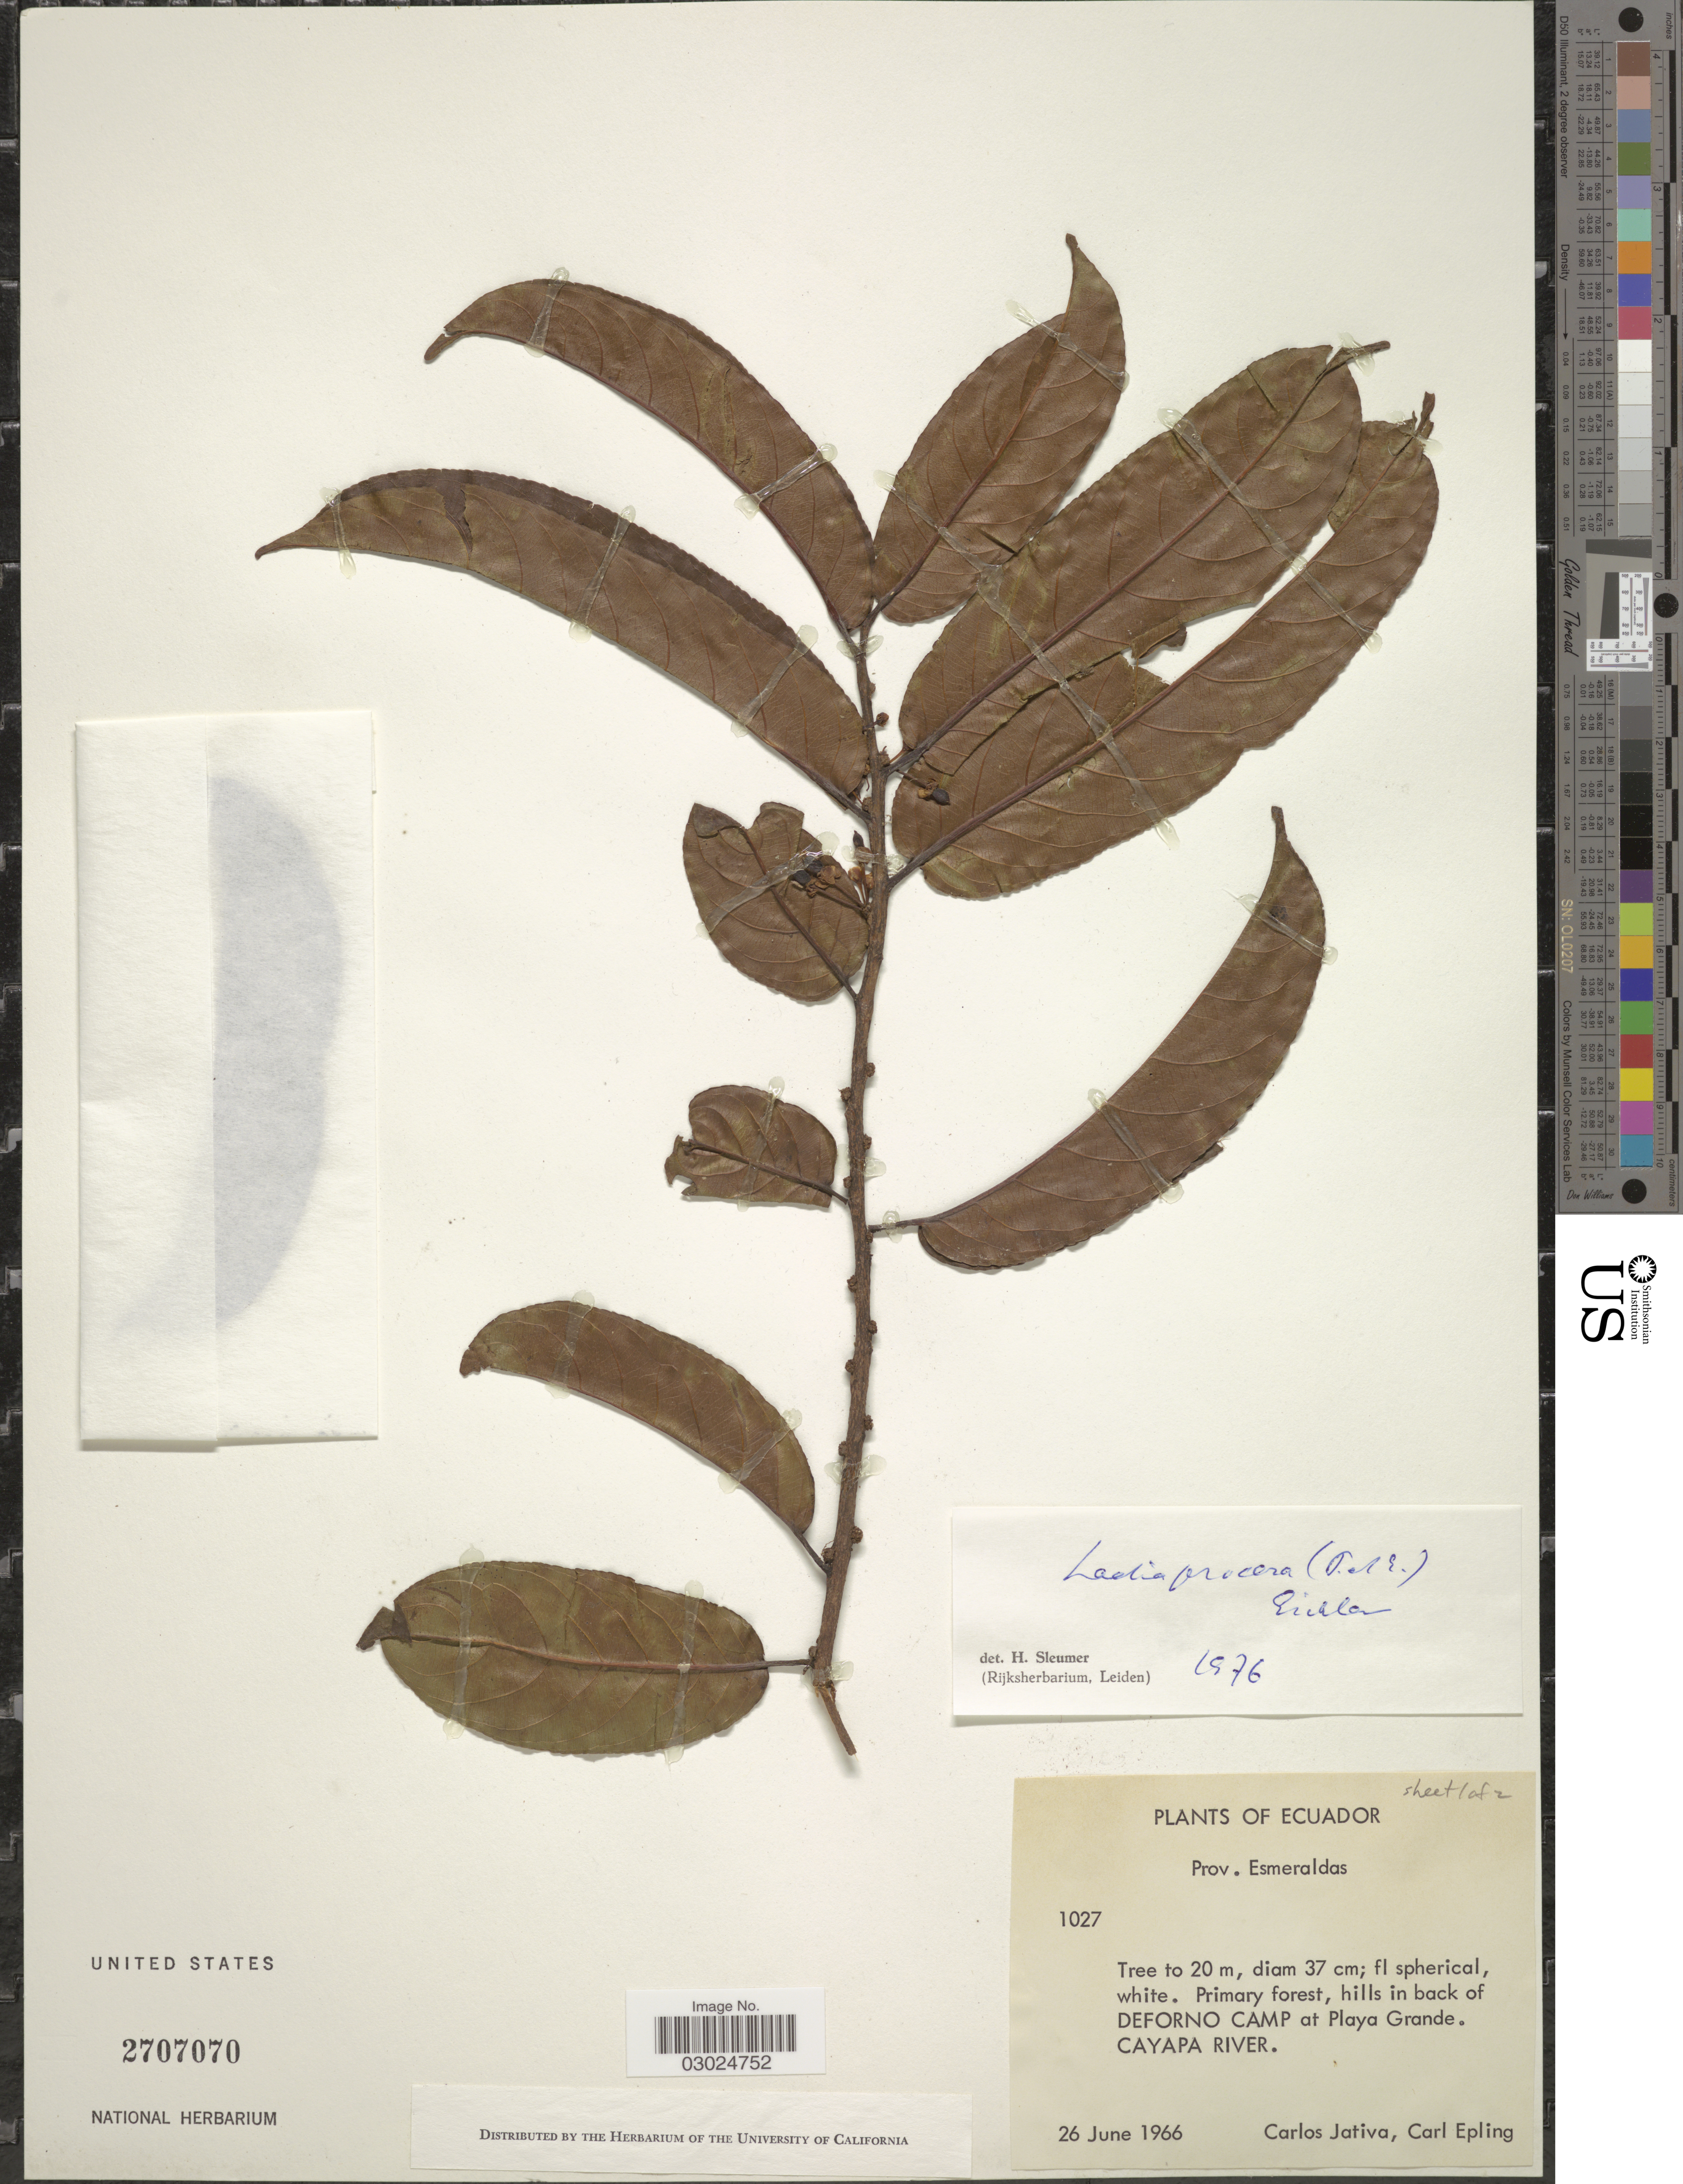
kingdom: Plantae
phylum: Tracheophyta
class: Magnoliopsida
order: Malpighiales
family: Salicaceae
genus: Laetia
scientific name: Laetia procera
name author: (Poepp.) Eichler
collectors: C. D. Játiva & C. C. Epling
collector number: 1027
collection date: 1966-06-26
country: Ecuador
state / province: Esmeraldas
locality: Hills in back of Deforno Camp at Playa Grande. Cayapa River.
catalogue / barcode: US 2707070